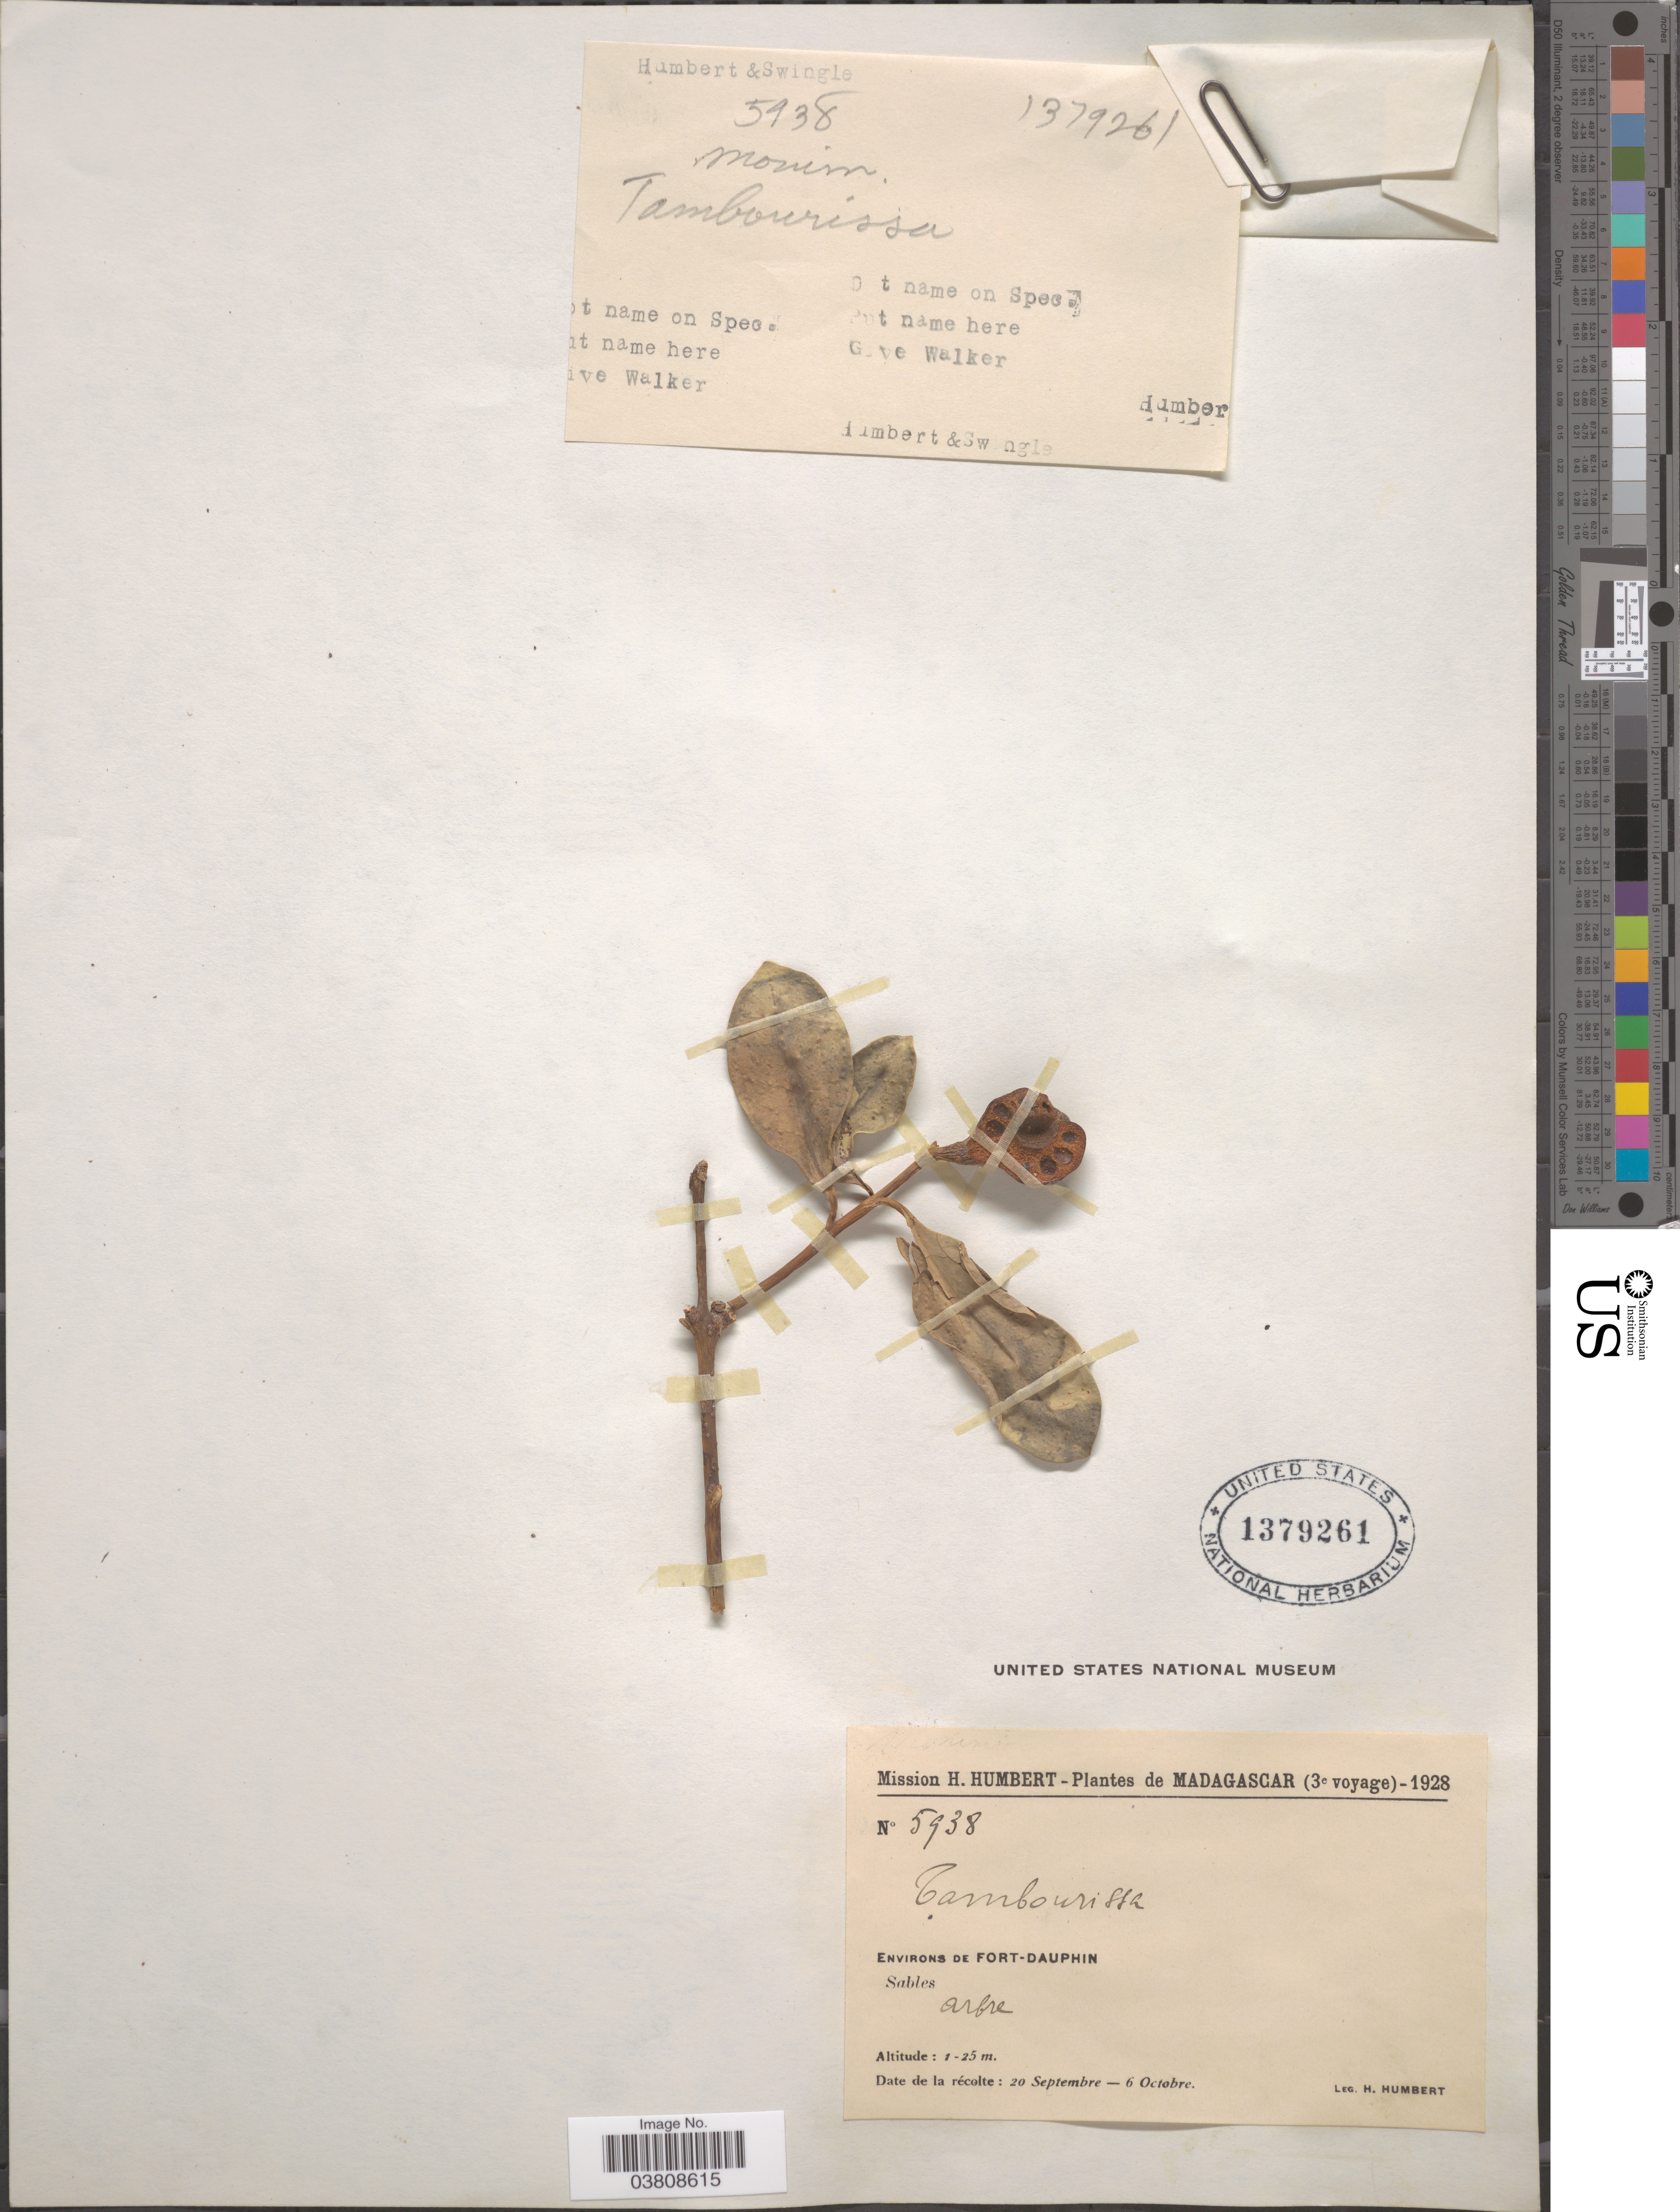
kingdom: Plantae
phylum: Tracheophyta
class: Magnoliopsida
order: Laurales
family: Monimiaceae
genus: Tambourissa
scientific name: Tambourissa sp.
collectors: H. Humbert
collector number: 5938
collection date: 1928-09-20/1928-10-06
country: Madagascar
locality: Environs de Fort-Dauphin.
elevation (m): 1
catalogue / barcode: US 1379261